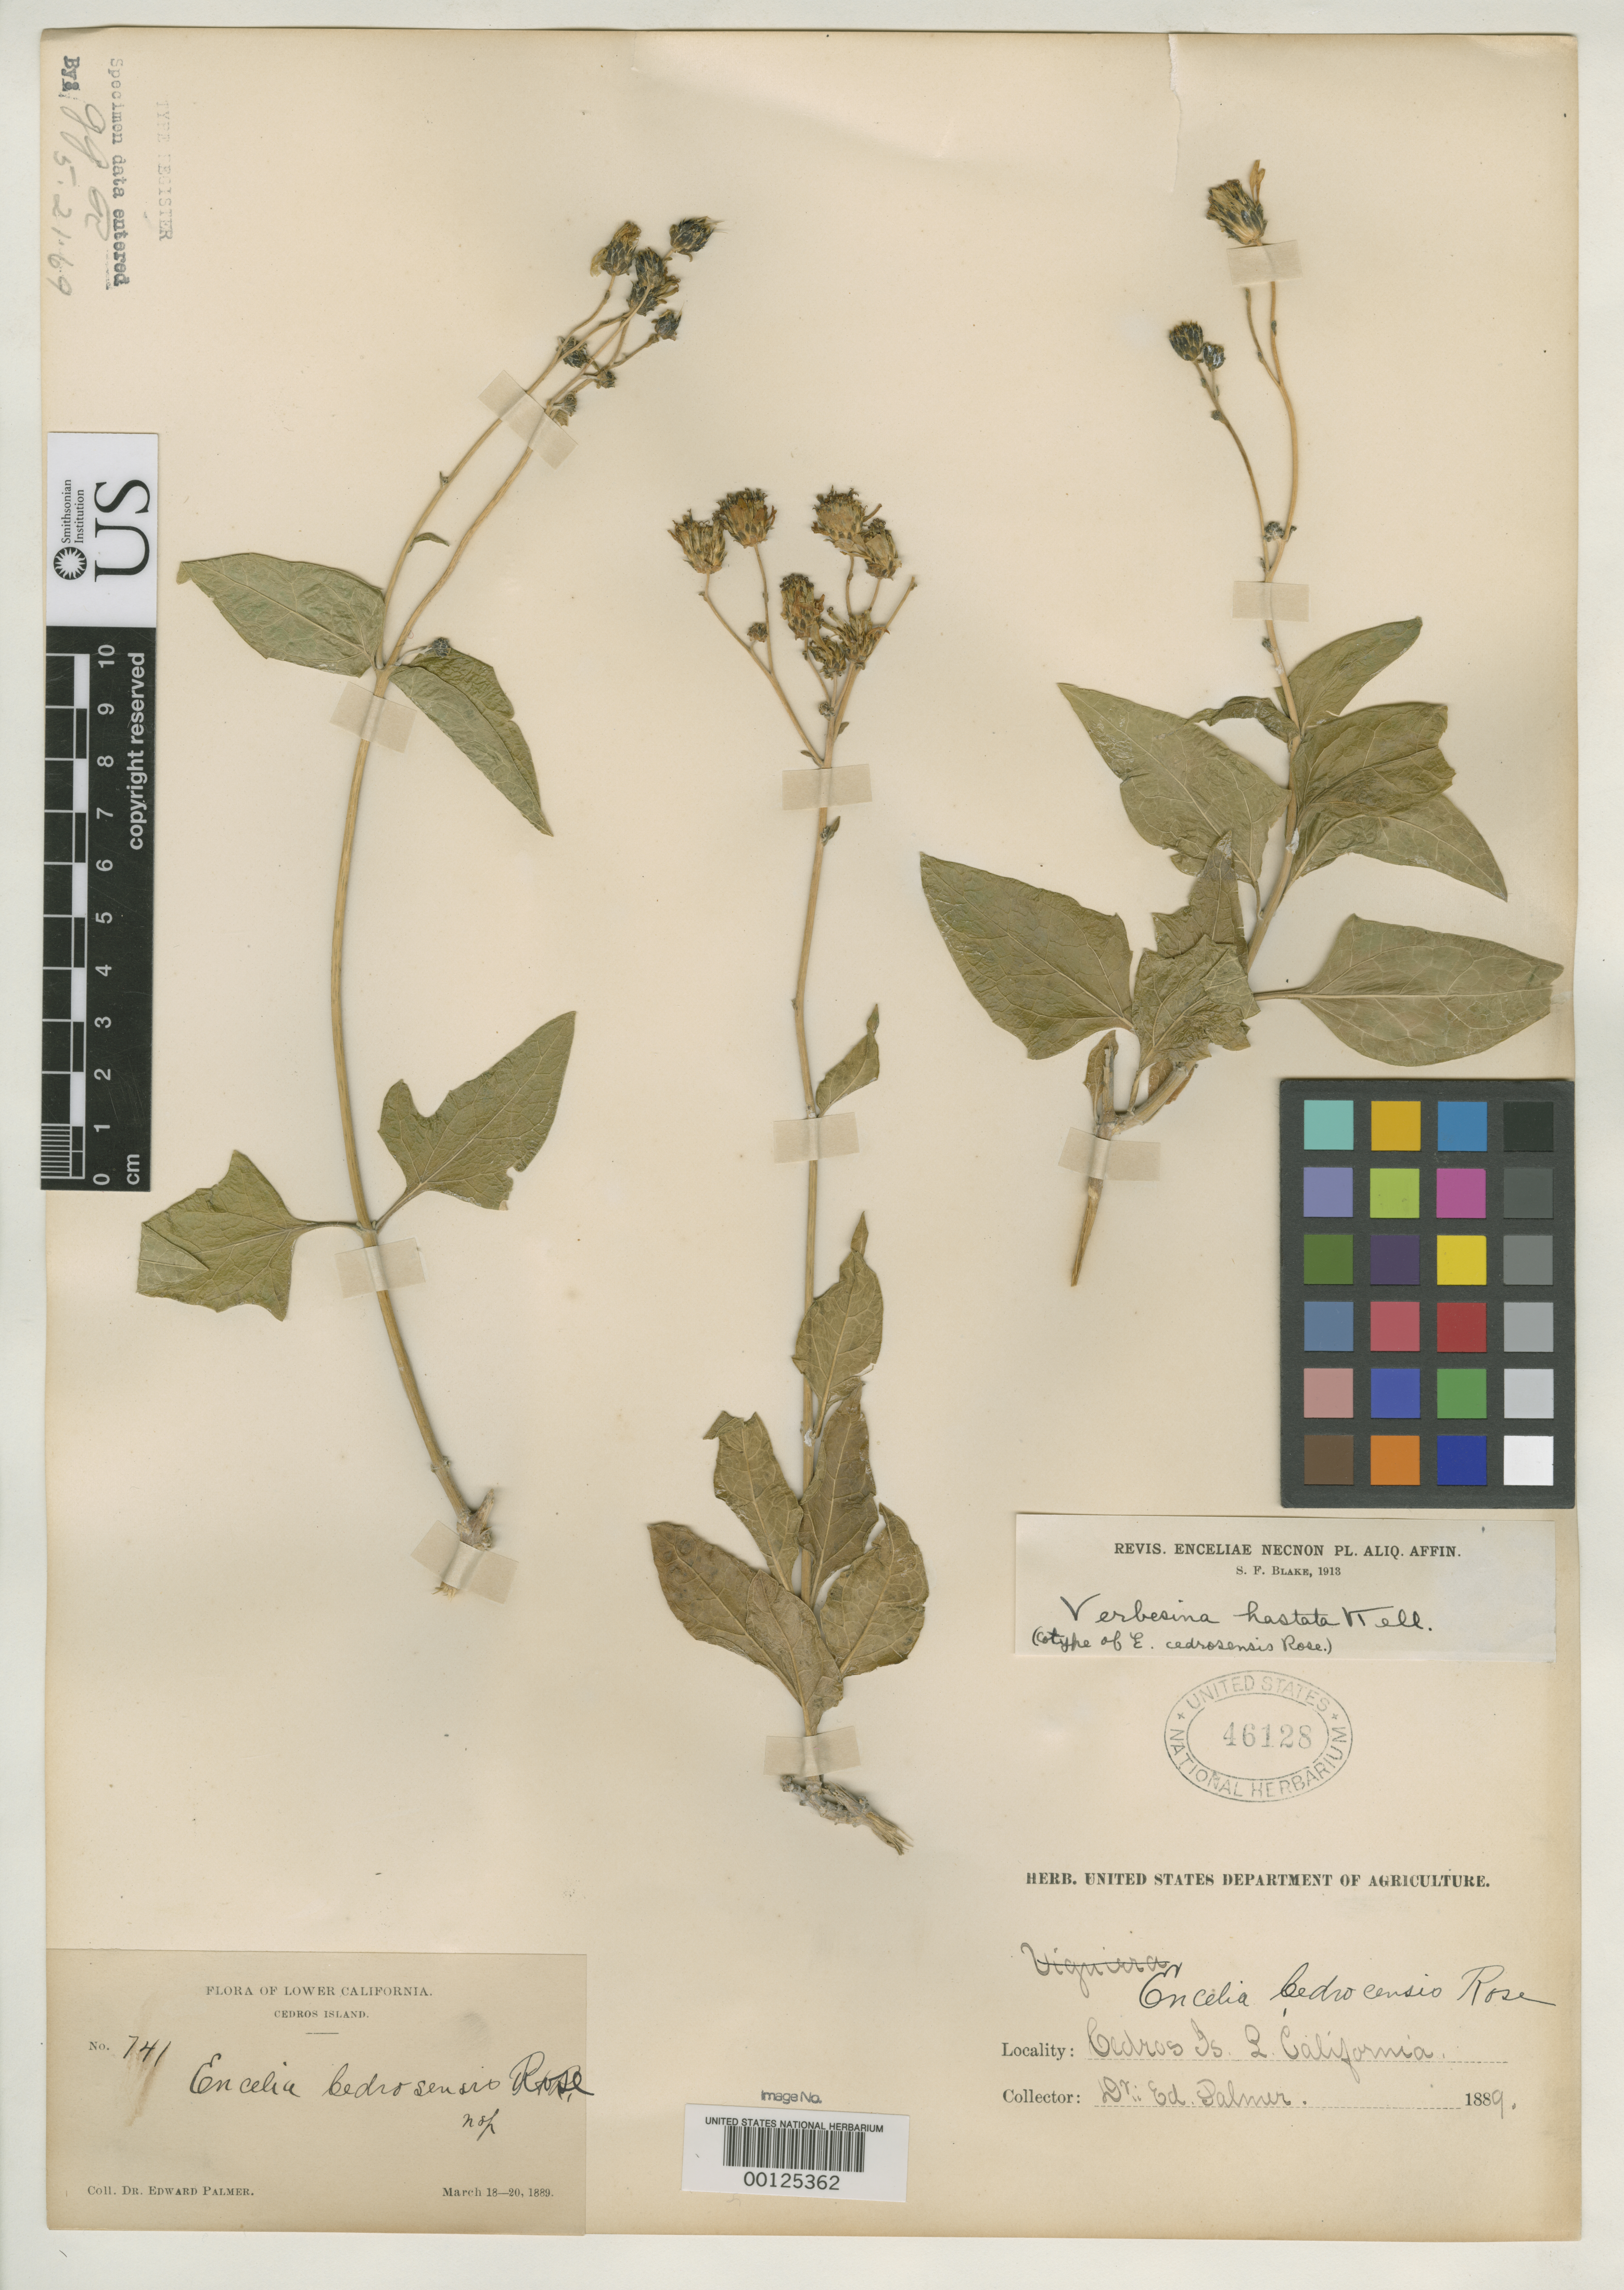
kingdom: Plantae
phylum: Tracheophyta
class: Magnoliopsida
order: Asterales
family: Asteraceae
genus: Encelia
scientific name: Encelia cedrosensis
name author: Rose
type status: Type Collection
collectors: E. Palmer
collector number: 741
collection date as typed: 18 Mar 1889 to 20 Mar 1889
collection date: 1889-03-18/1889-03-20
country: Mexico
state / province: Baja California Norte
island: Cedros Island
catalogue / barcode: US 46128